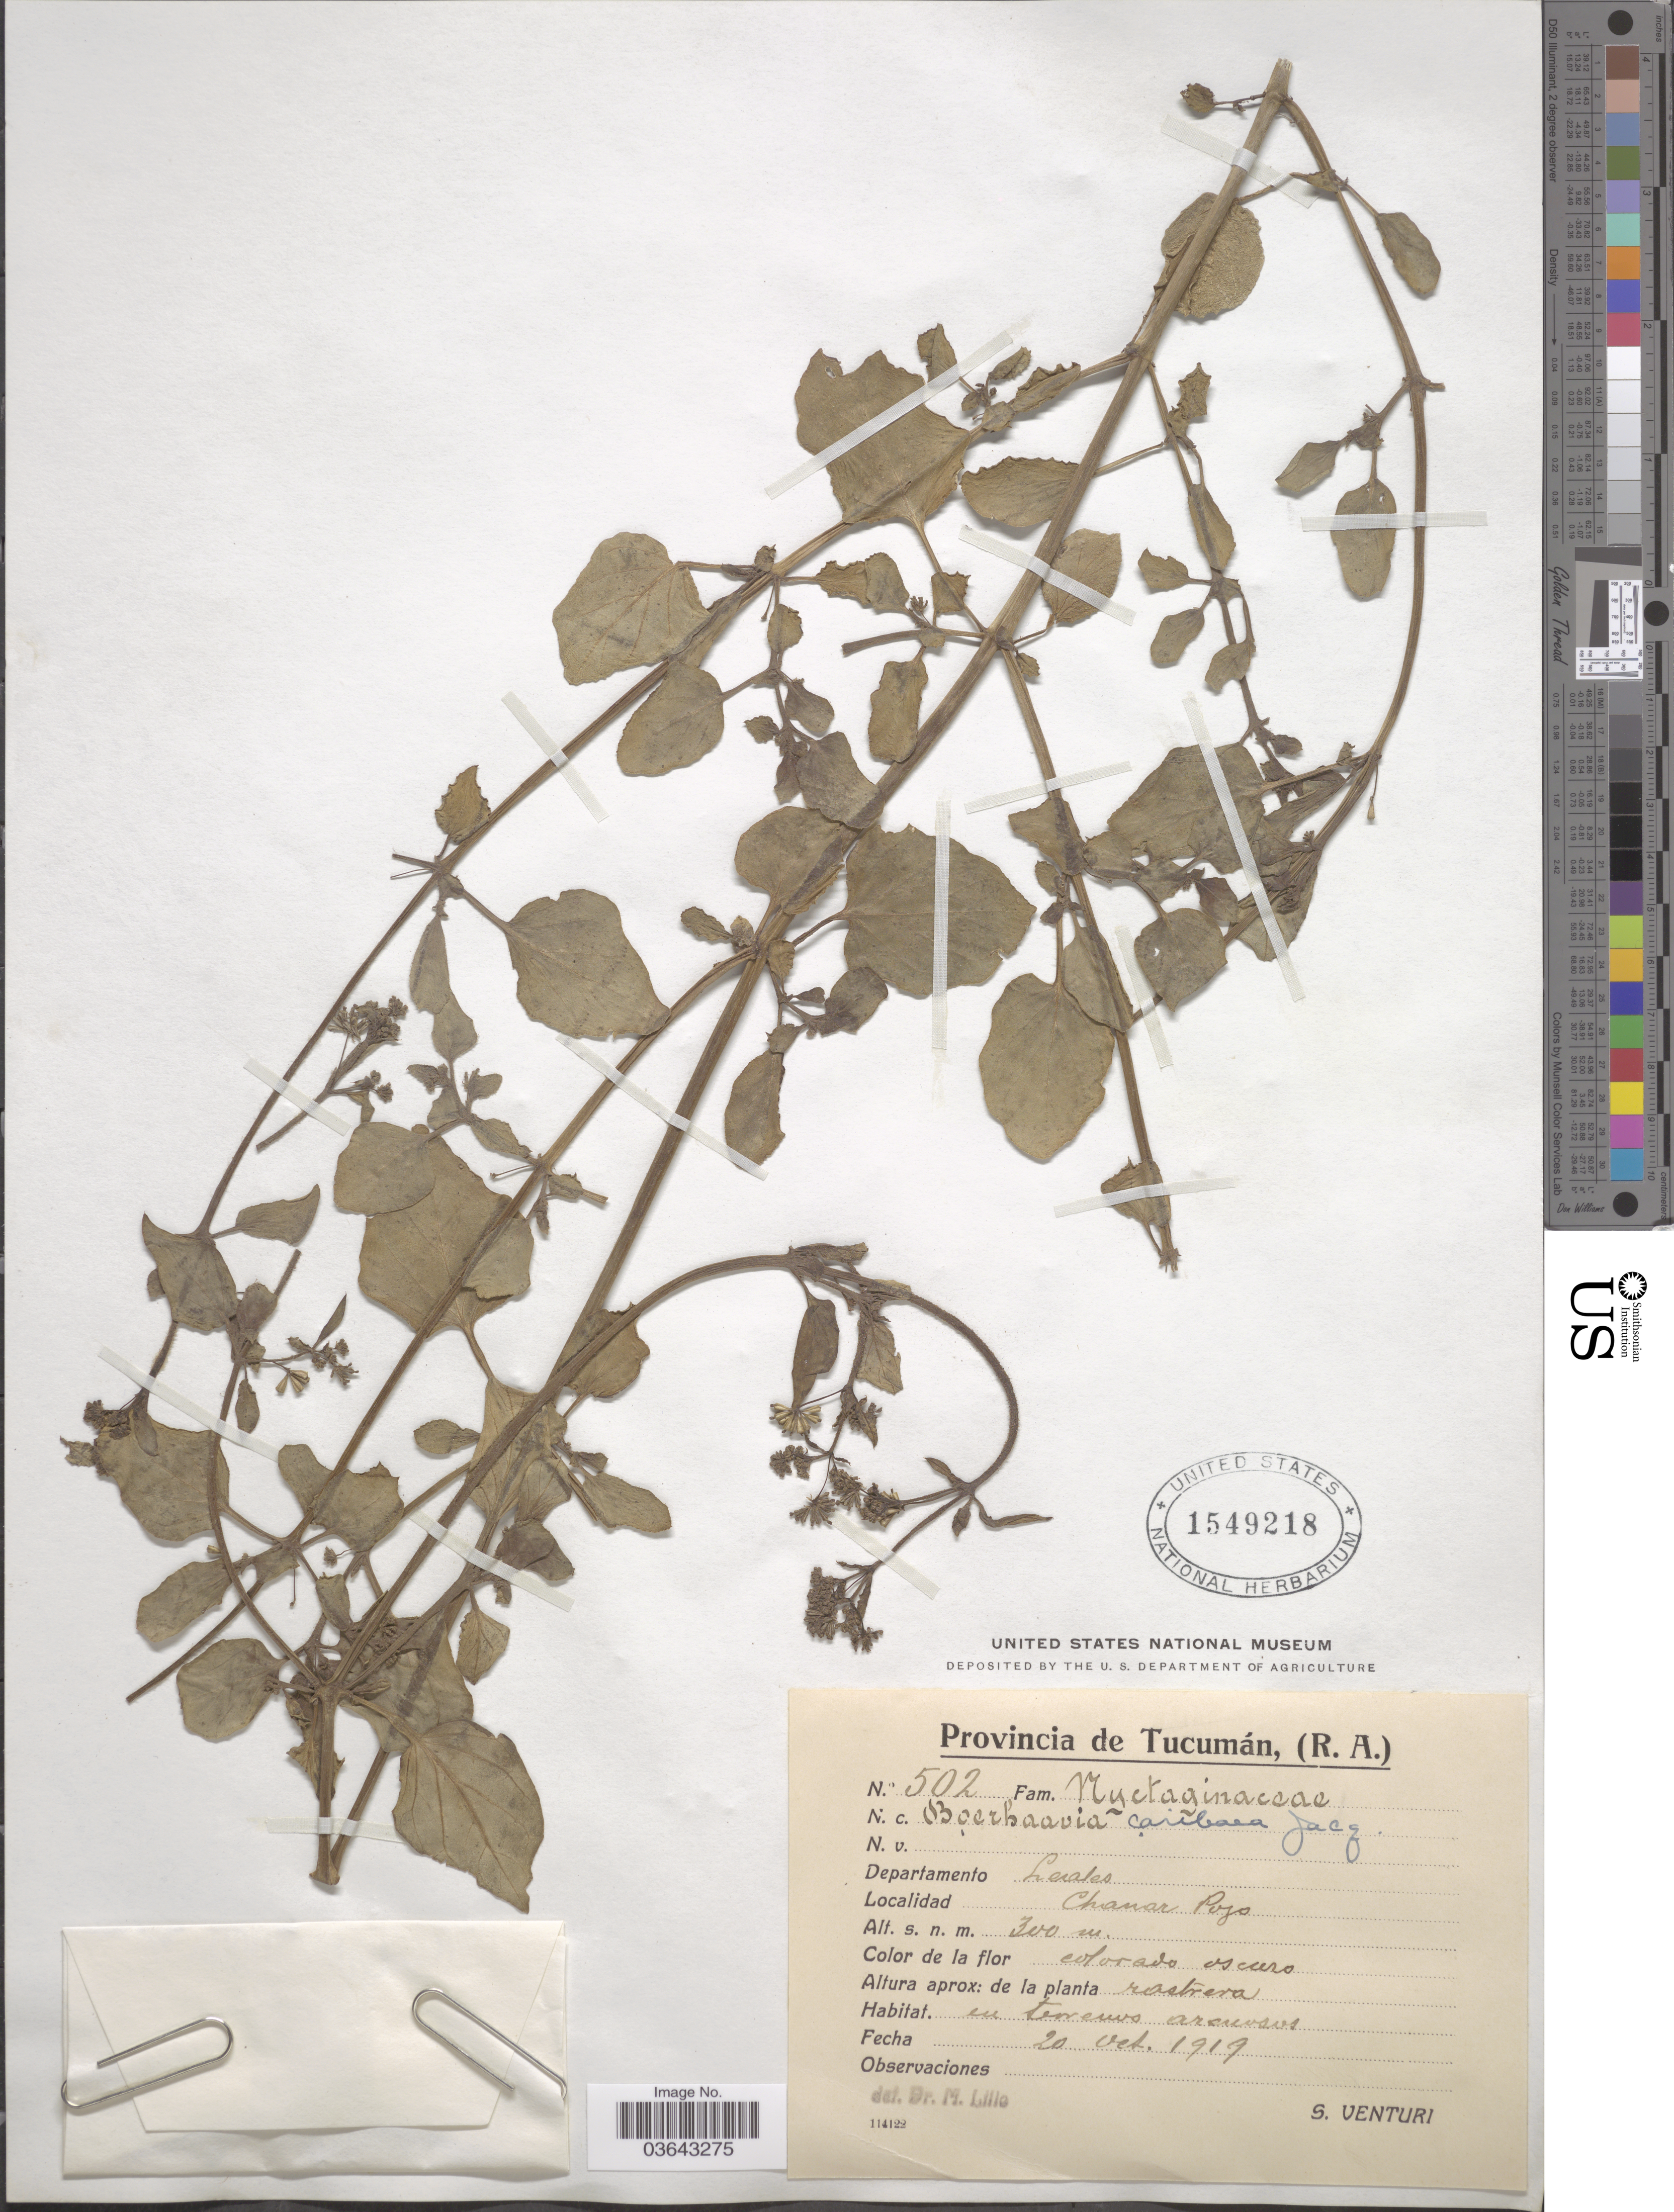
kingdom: Plantae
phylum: Tracheophyta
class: Magnoliopsida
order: Caryophyllales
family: Nyctaginaceae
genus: Boerhavia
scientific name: Boerhavia diffusa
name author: L.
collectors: S. Venturi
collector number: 502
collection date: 1919-10-20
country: Argentina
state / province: Tucuman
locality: Departamento Leales. Chanar Pozo.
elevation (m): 300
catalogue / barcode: US 1549218